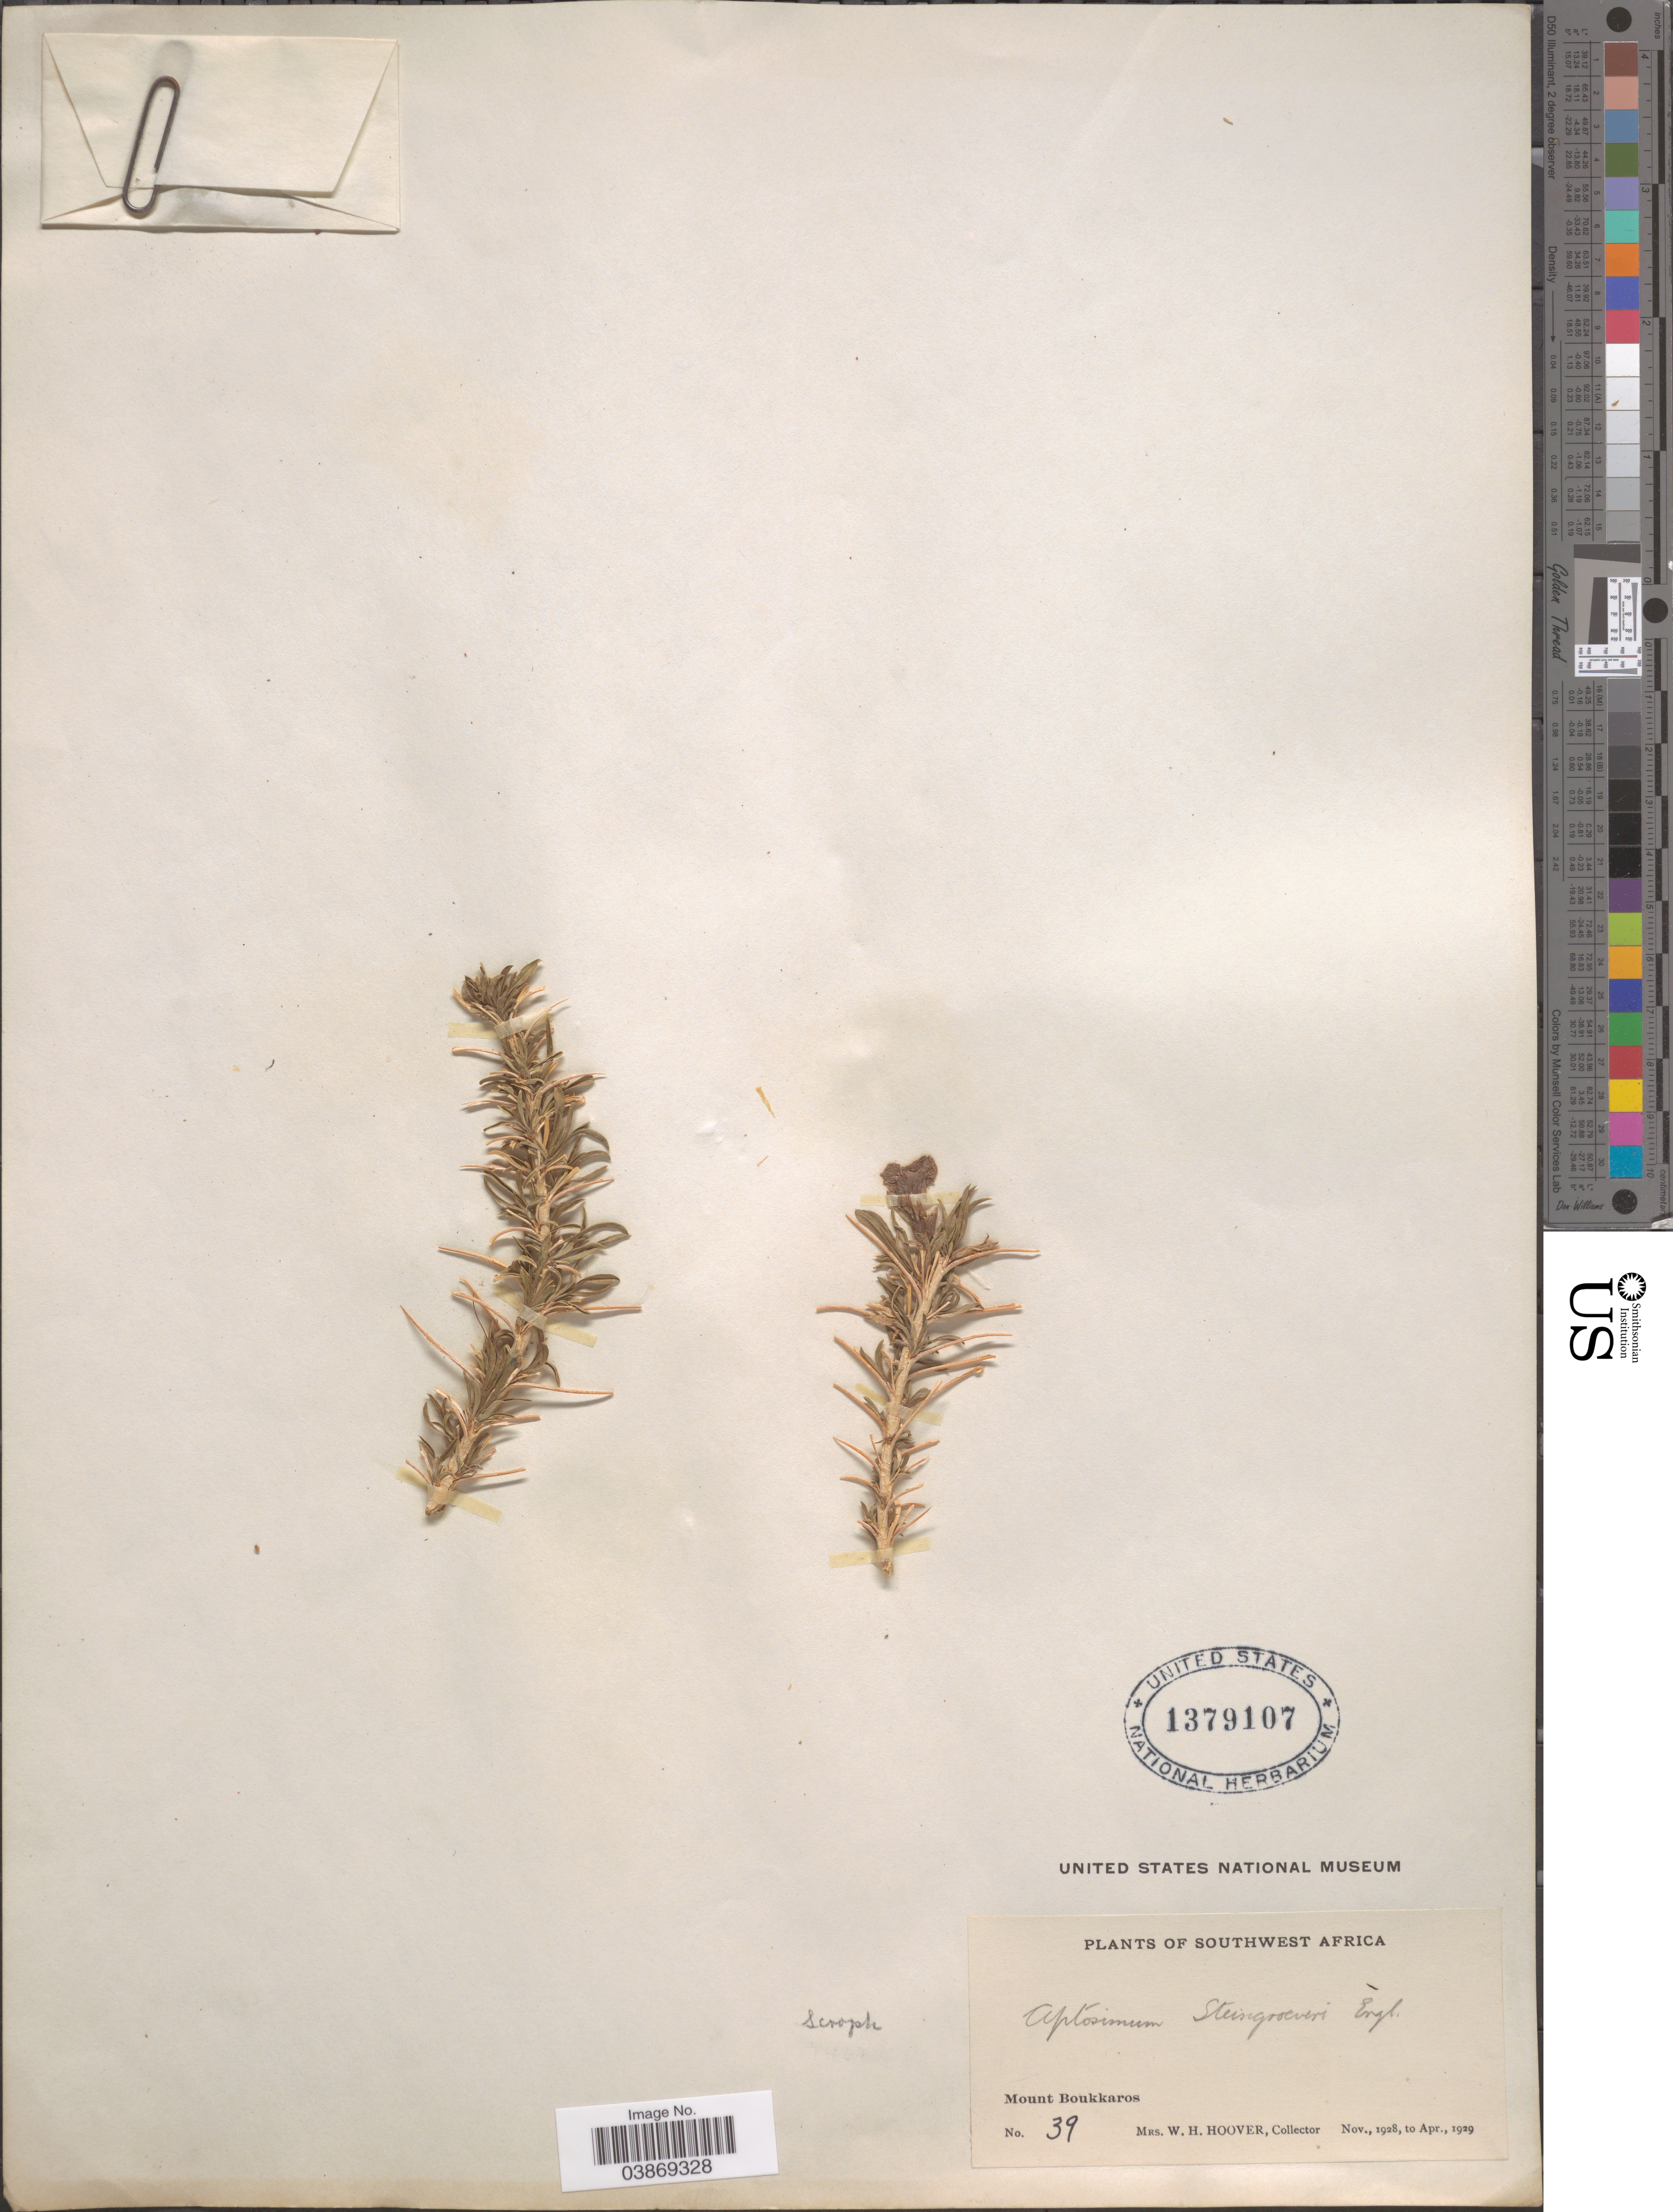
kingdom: Plantae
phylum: Tracheophyta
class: Magnoliopsida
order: Lamiales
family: Scrophulariaceae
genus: Aptosimum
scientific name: Aptosimum steingroeveri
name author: Engl.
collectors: W. Hoover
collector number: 39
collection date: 1928-11/1929-04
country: Namibia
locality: Southwest Africa. Mount Boukkaros.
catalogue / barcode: US 1379107